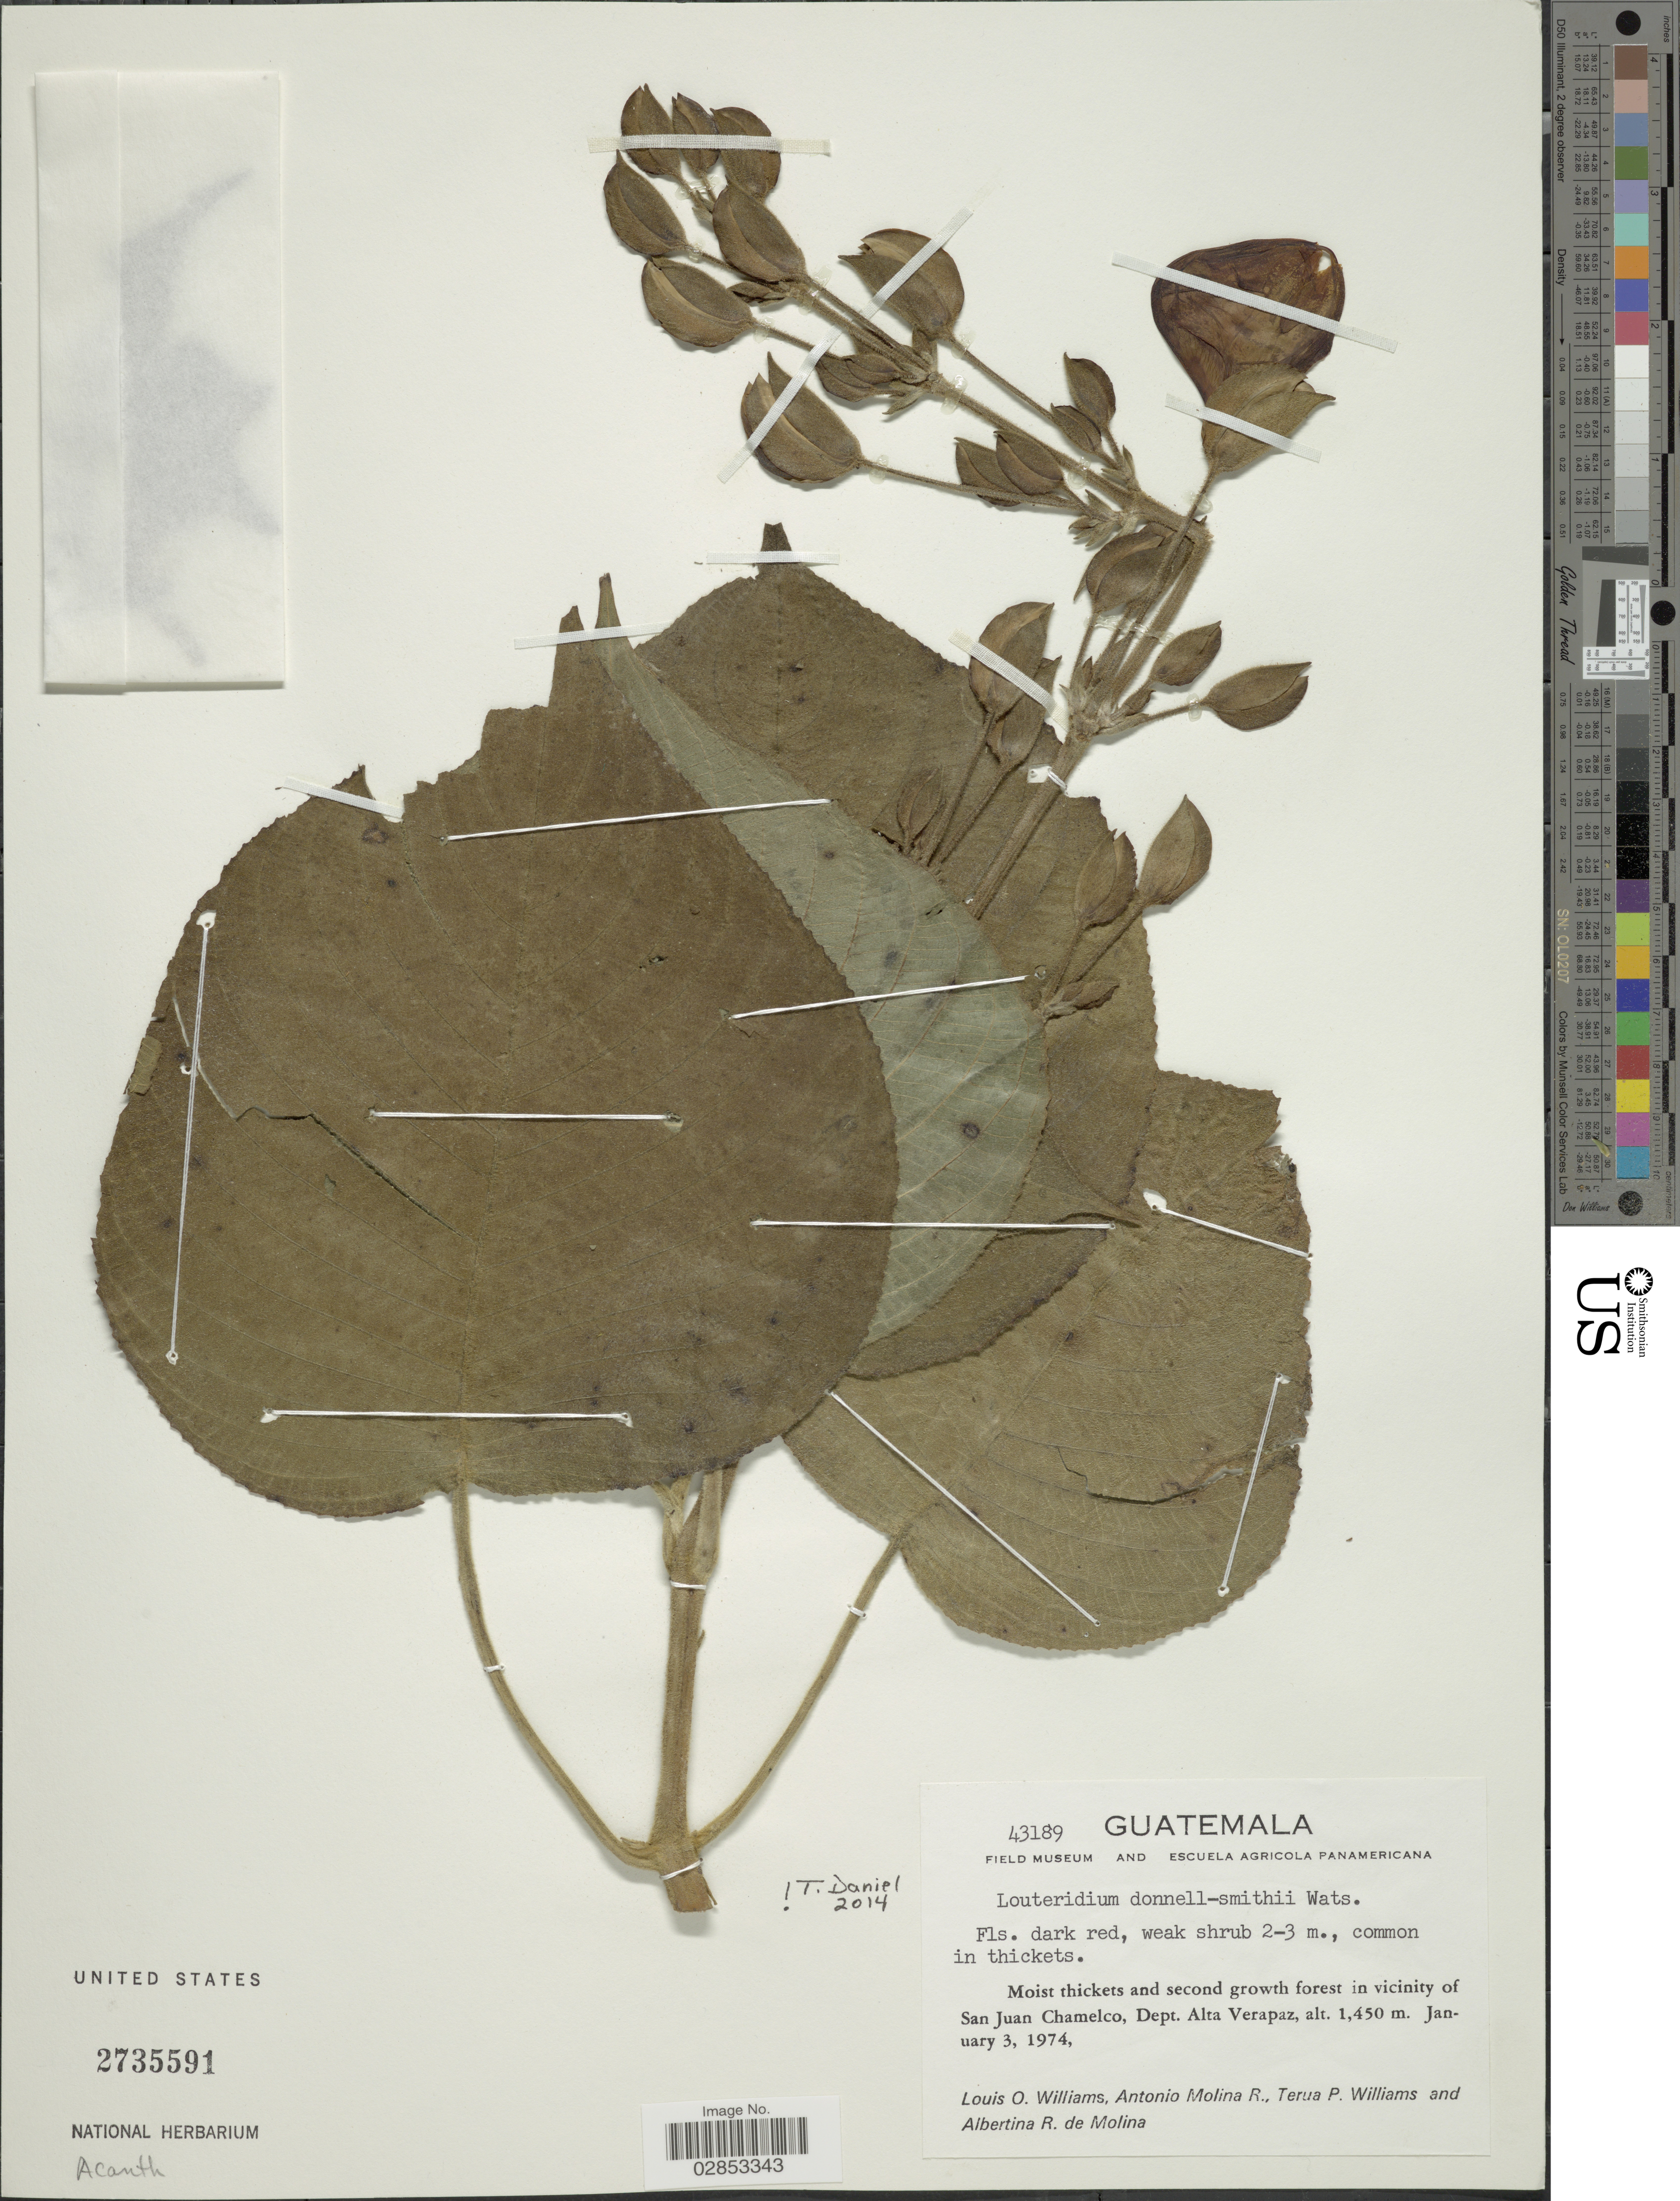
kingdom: Plantae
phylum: Tracheophyta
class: Magnoliopsida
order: Lamiales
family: Acanthaceae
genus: Louteridium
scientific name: Louteridium donnell-smithii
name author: S. Watson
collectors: L. O. Williams, A. Molina R., T. Williams & A. R. Molina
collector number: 43189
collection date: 1974-01-03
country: Guatemala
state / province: Alta Verapaz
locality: Moist thickets and second growth forest in vicinity of San Juan Chamelco, Dept. Alta Verapaz.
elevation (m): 1450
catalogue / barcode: US 2735591